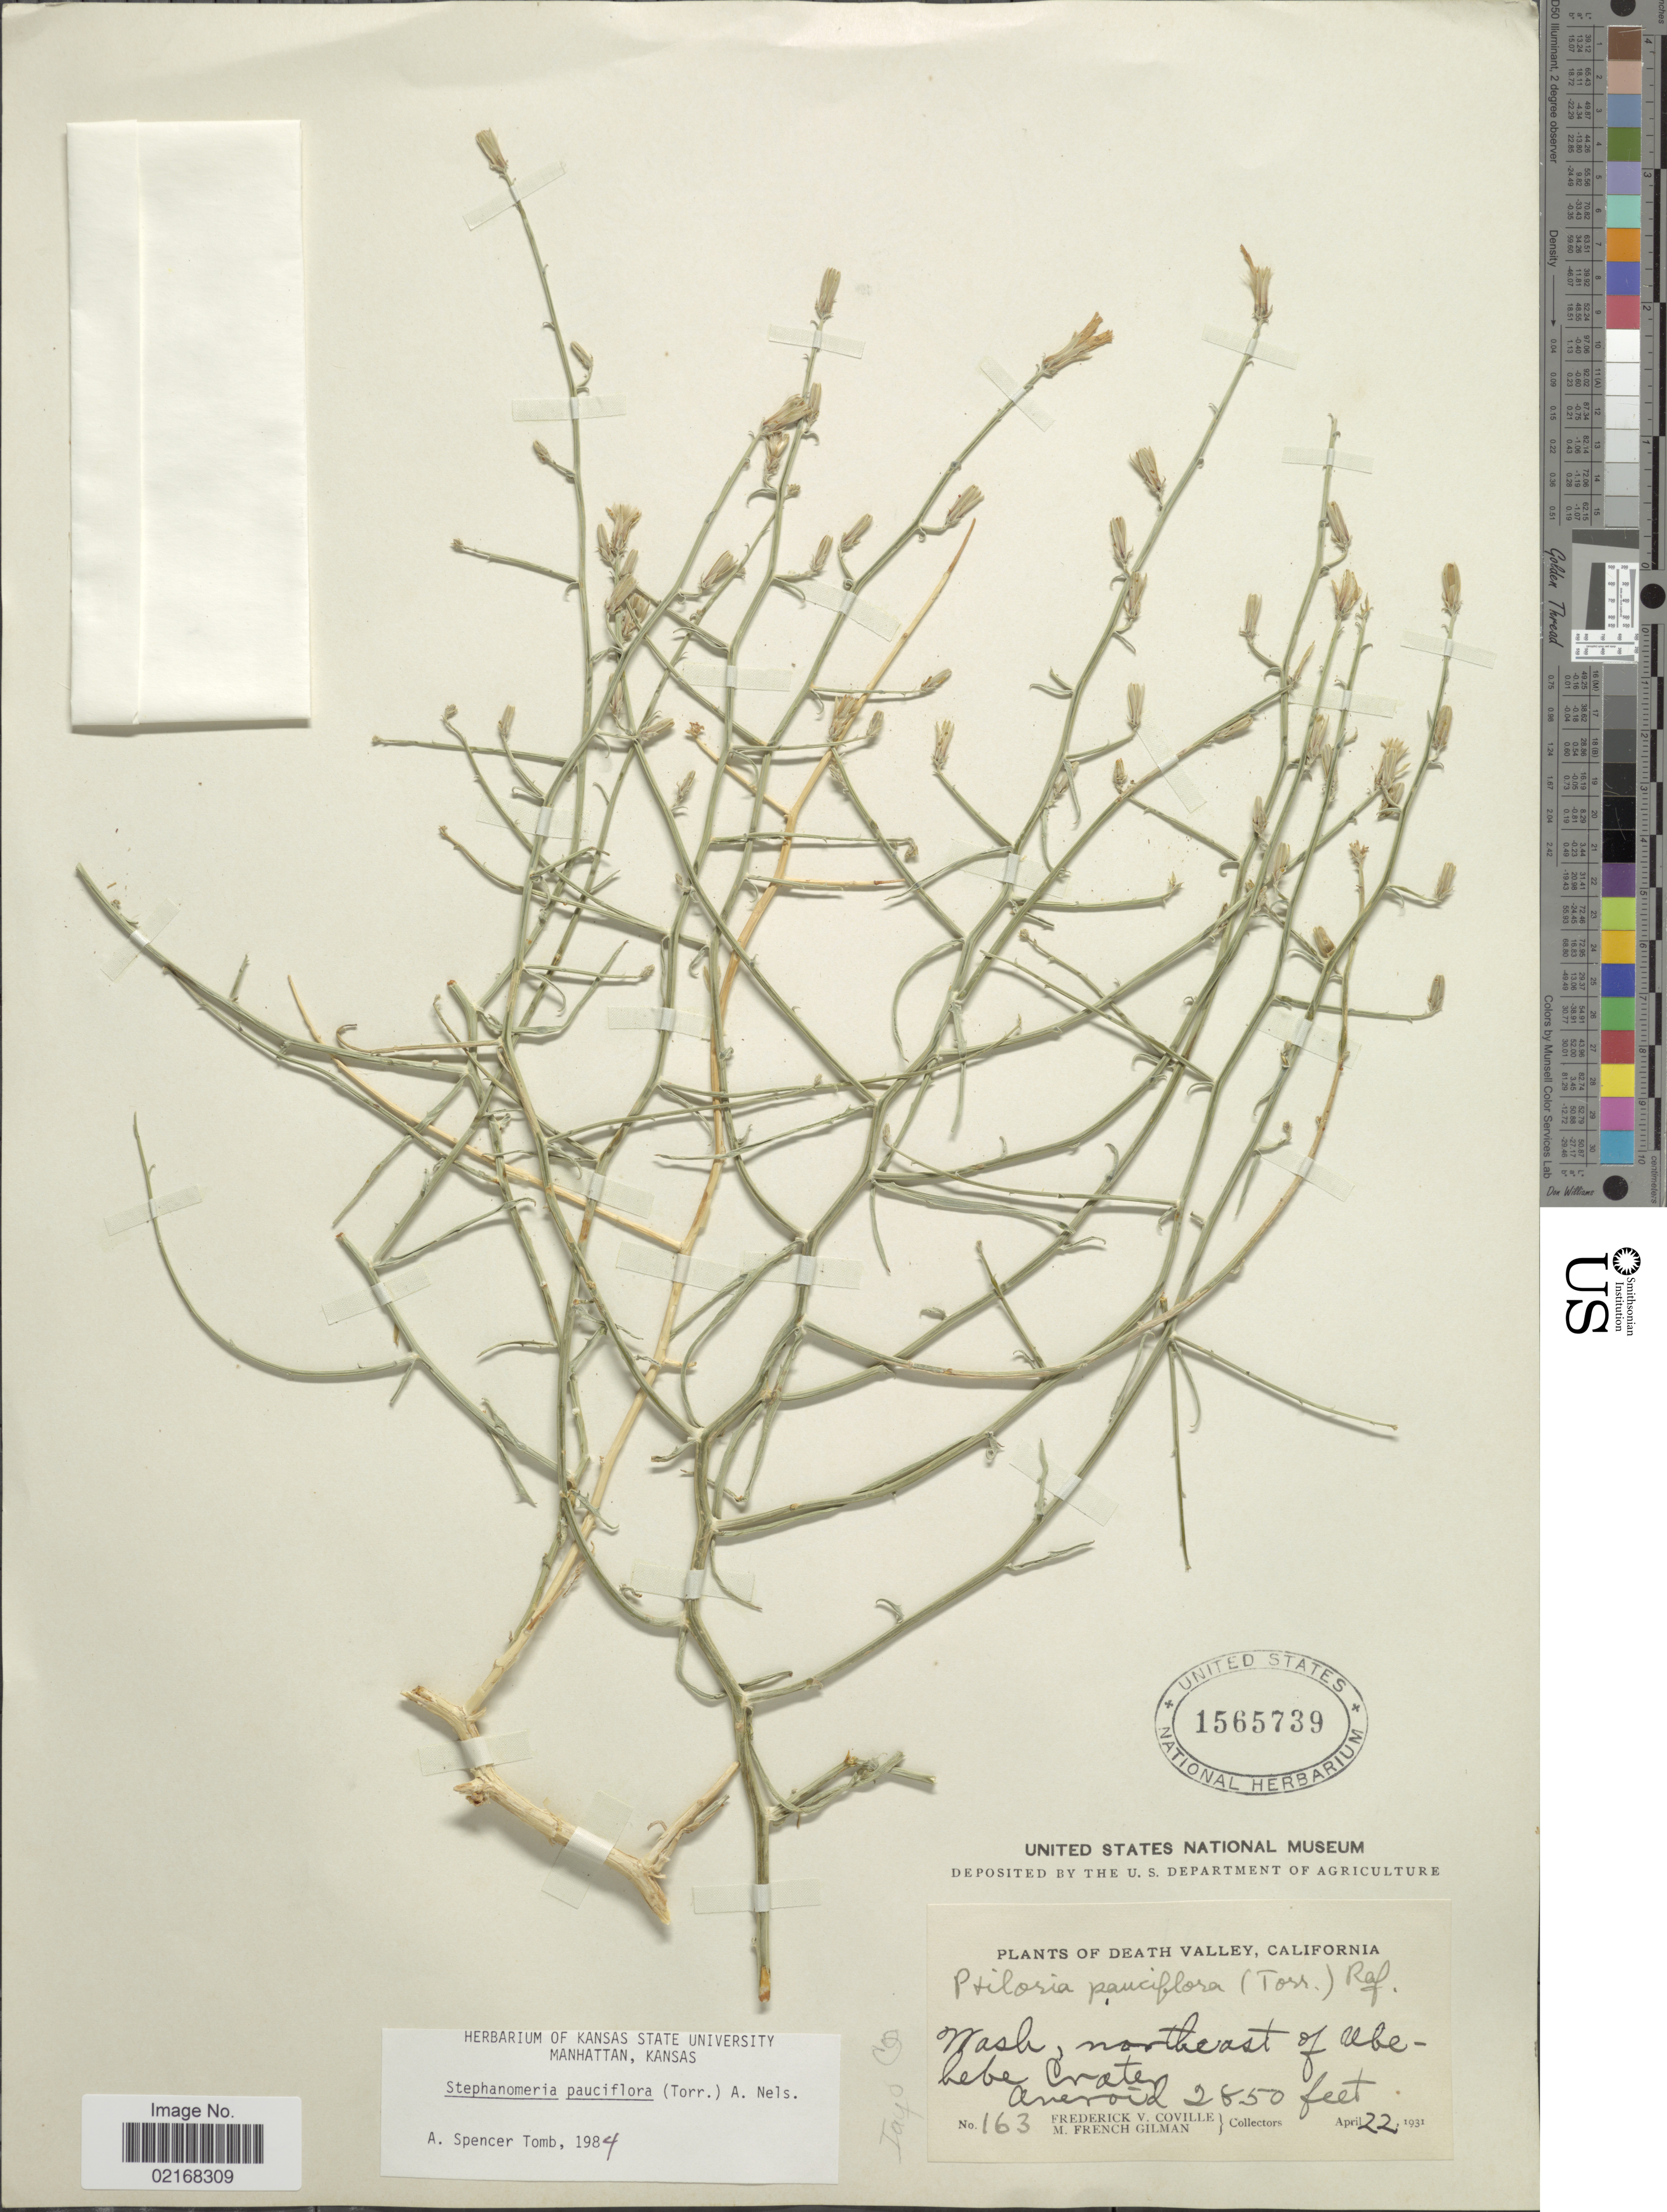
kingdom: Plantae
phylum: Tracheophyta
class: Magnoliopsida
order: Asterales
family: Asteraceae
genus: Stephanomeria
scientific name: Stephanomeria pauciflora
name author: (Torr.) A. Nelson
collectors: F. V. Coville & A. Gilman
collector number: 163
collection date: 1931-04-22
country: United States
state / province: California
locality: Death Valley, California. Wash, northeast of Ubehebe Crater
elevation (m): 869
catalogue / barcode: US 1565739